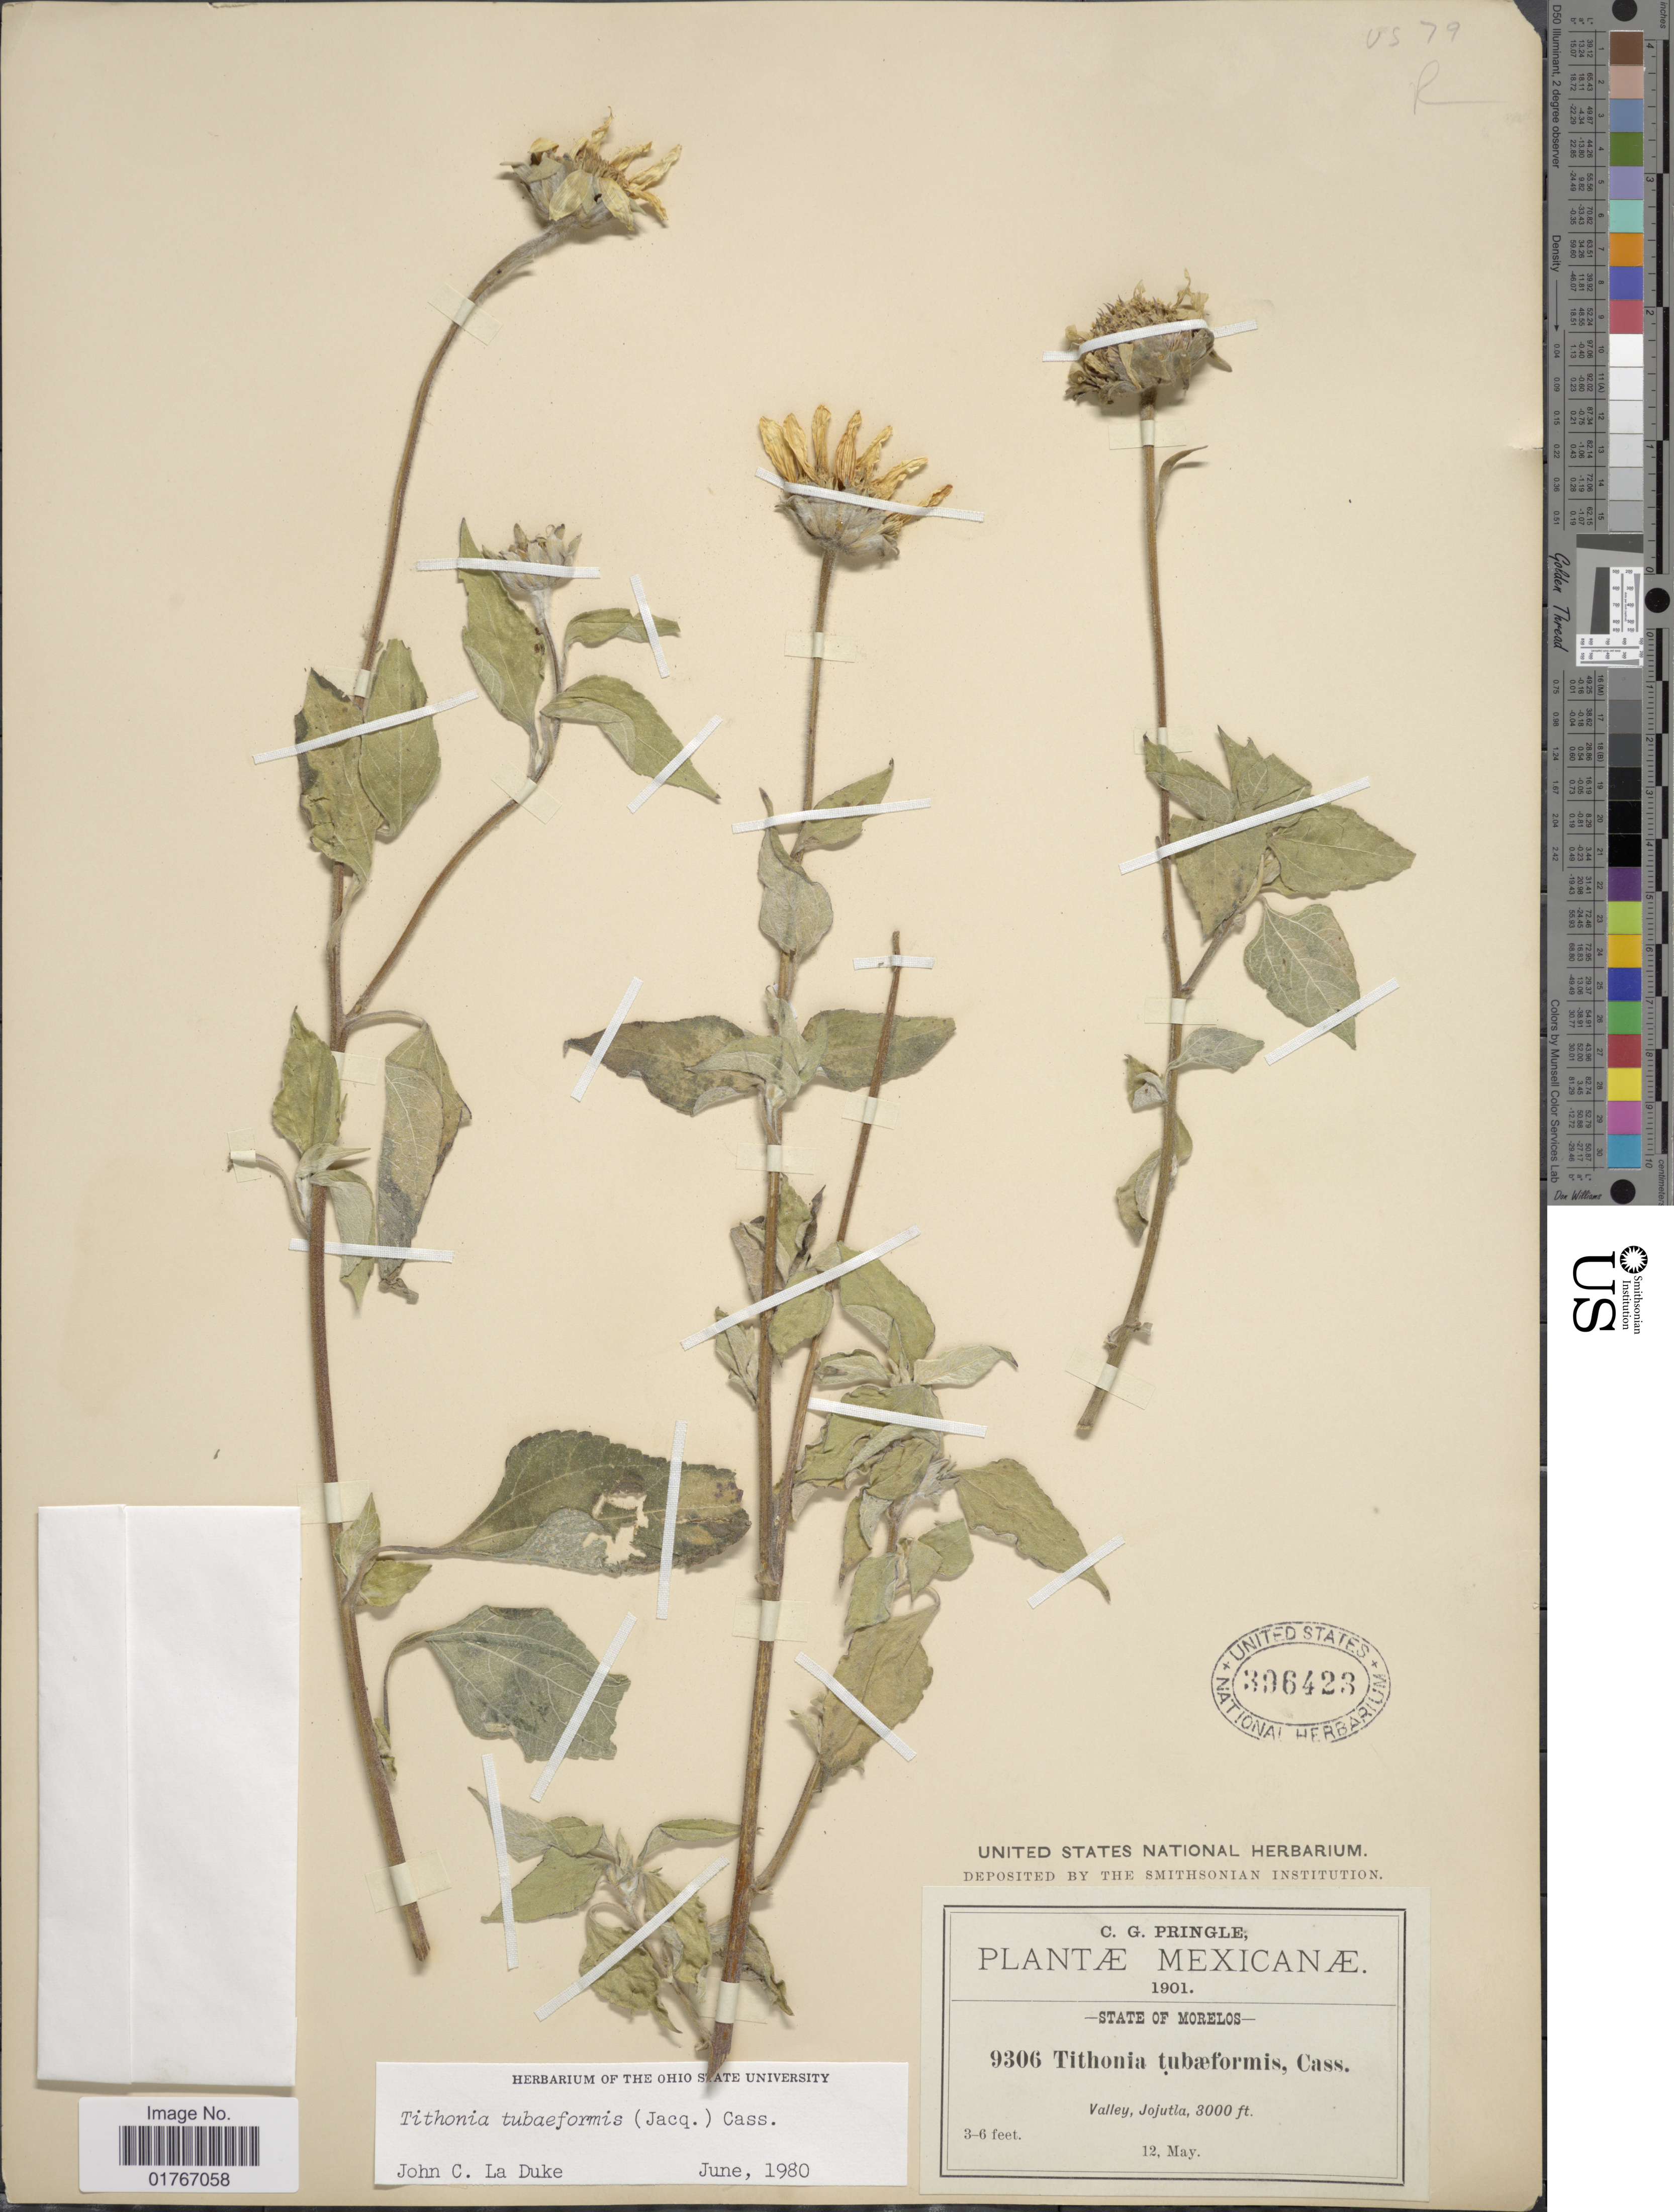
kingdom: Plantae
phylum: Tracheophyta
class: Magnoliopsida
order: Asterales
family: Asteraceae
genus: Tithonia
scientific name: Tithonia tubaeformis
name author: (Jacq.) Cass.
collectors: C. G. Pringle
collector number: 9306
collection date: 1901-05-12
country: Mexico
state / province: Morelos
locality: Valley, Jojutla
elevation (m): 914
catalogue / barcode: US 396423